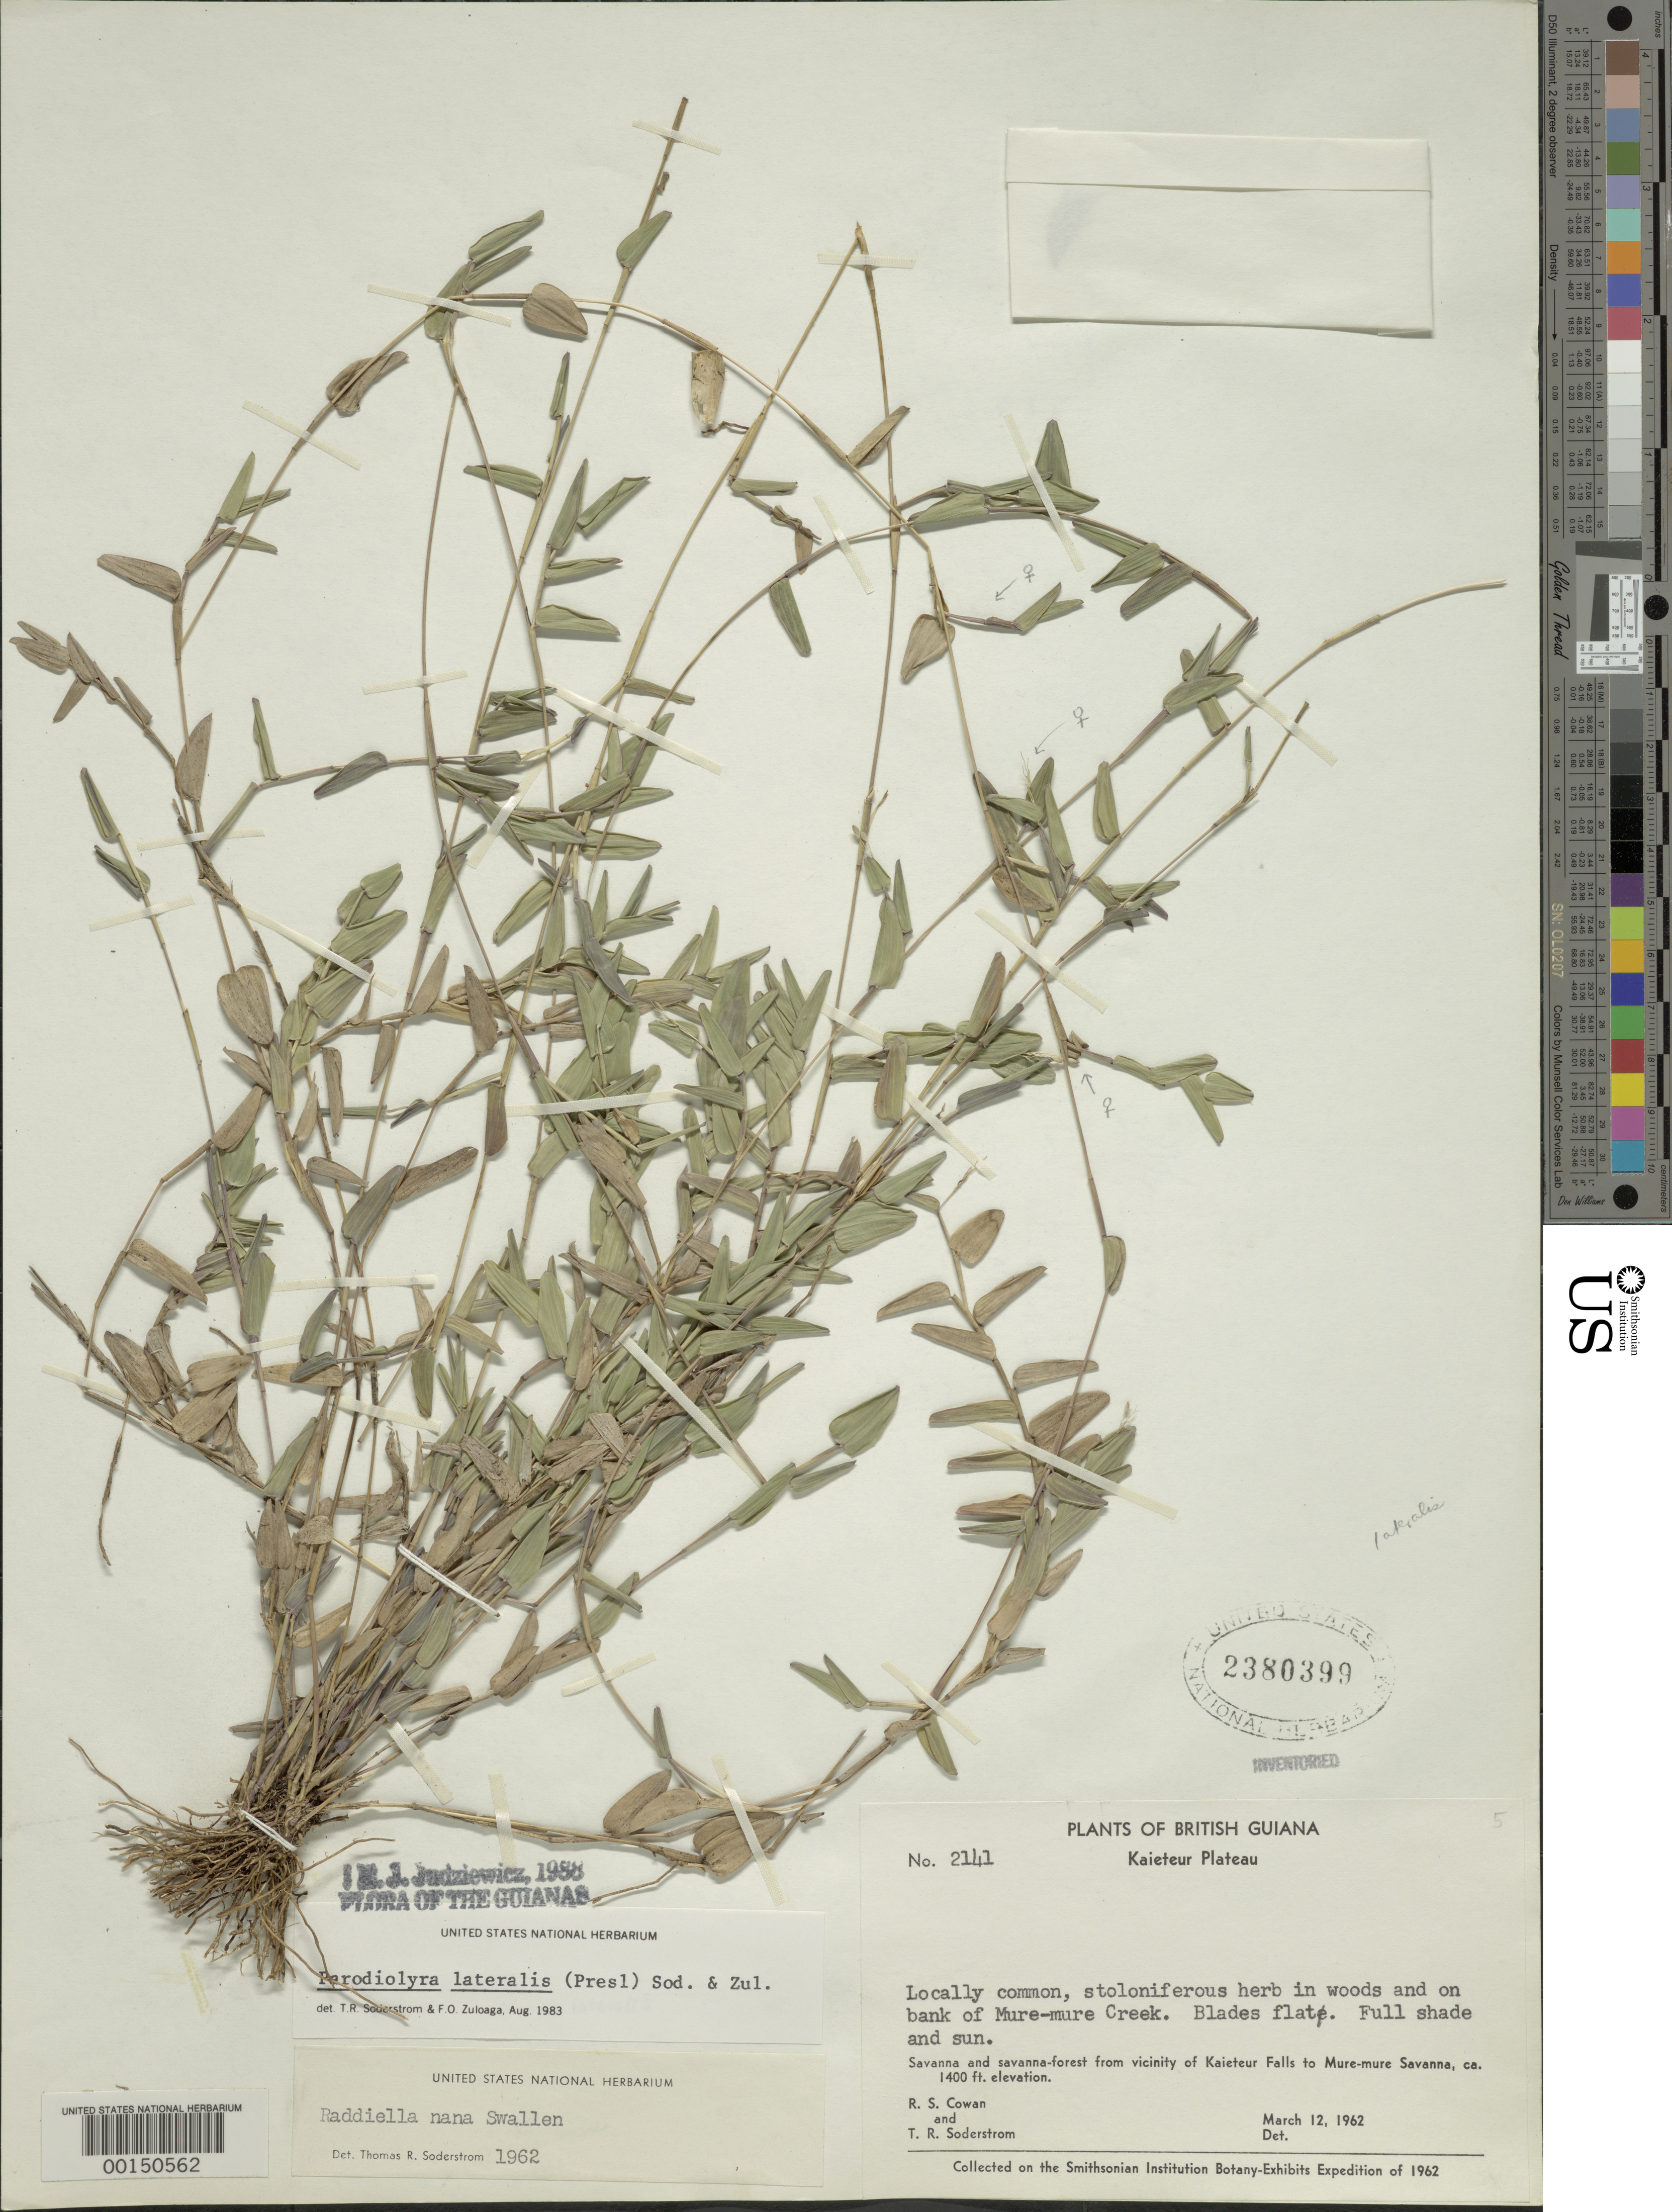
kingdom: Plantae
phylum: Tracheophyta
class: Liliopsida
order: Poales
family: Poaceae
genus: Parodiolyra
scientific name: Parodiolyra lateralis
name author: (J. Presl ex Nees) Soderstr. & Zuloaga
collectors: T. R. Soderstrom & R. S. Cowan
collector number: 2141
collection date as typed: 12 Mar 1962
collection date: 1962-03-12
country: Guyana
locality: Kaieteur Plateau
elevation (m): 427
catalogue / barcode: US 2380399